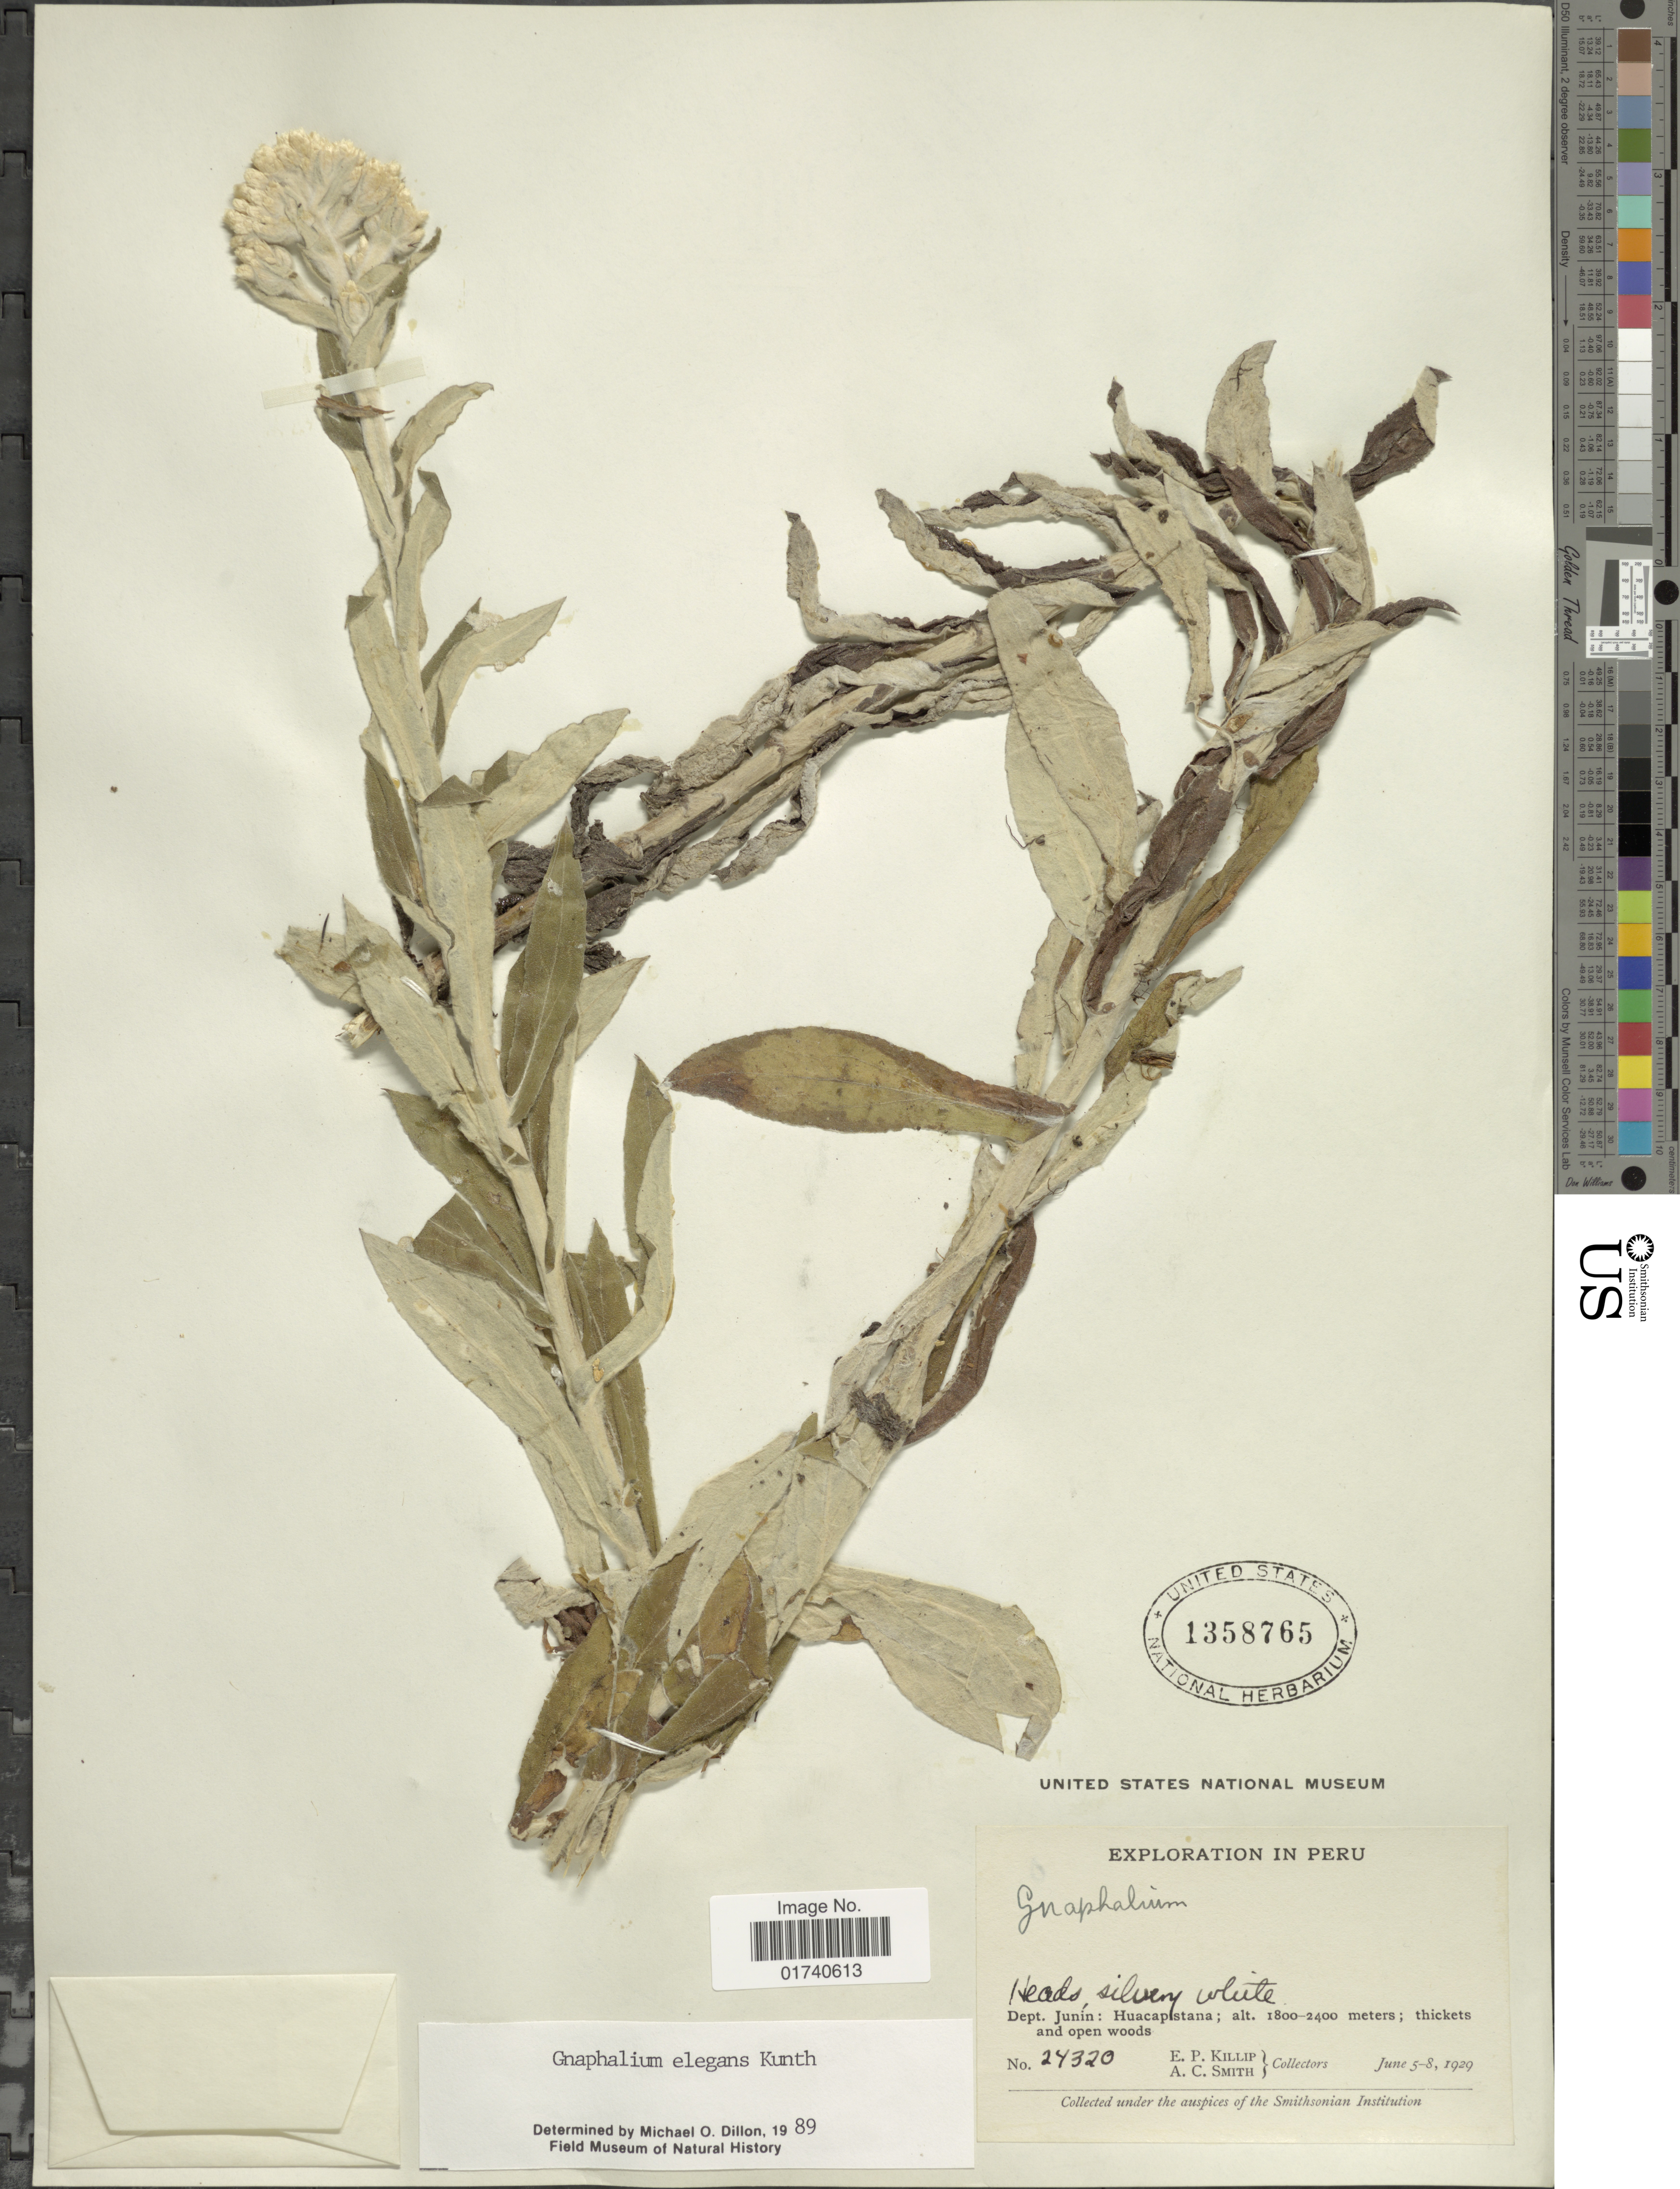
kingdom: Plantae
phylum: Tracheophyta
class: Magnoliopsida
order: Asterales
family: Asteraceae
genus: Pseudognaphalium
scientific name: Pseudognaphalium elegans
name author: (Kunth) Kartesz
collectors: E. P. Killip & A. C. Smith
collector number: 24320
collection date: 1929-06-05/1929-06-08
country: Peru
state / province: Junín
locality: Dept. Junin: Huacapistana.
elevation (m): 1800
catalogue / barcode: US 1358765